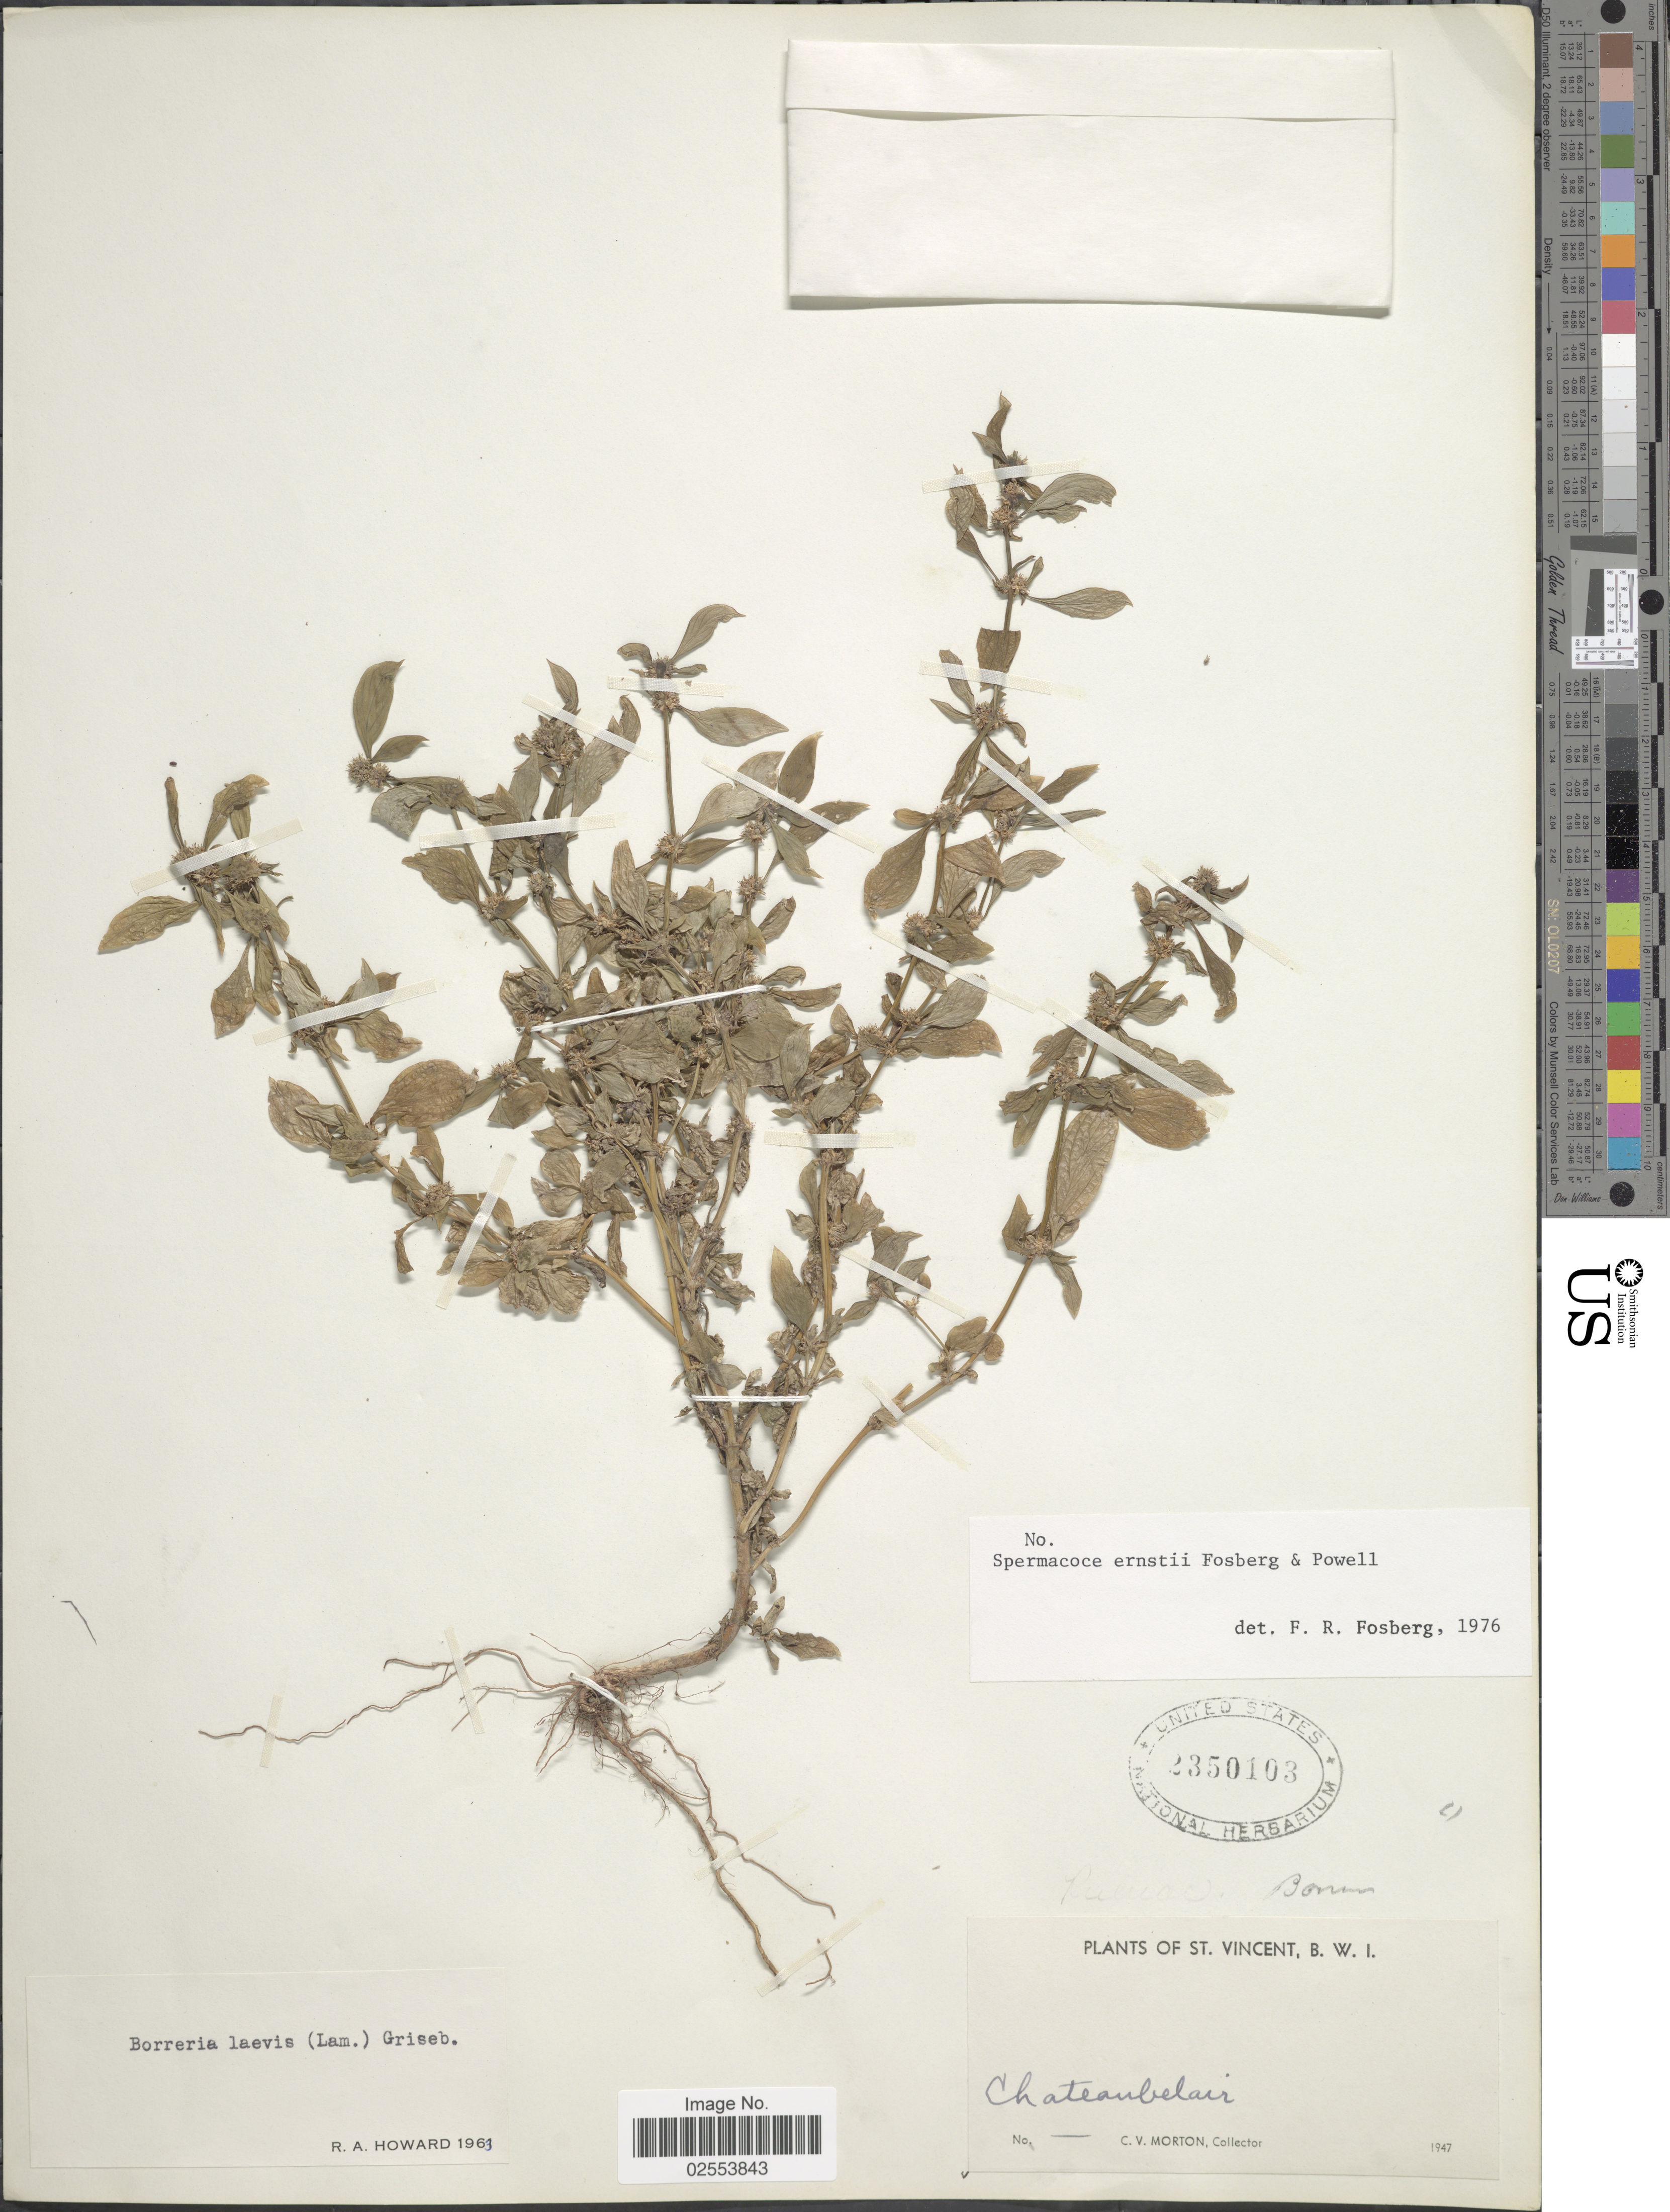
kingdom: Plantae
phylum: Tracheophyta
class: Magnoliopsida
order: Gentianales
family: Rubiaceae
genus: Spermacoce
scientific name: Spermacoce ernstii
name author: Fosberg & D.A. Powell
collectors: C. V. Morton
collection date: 1947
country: St. Vincent - Grenadines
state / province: Saint David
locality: St. Vincent, Chateaubelair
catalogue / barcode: US 2350103